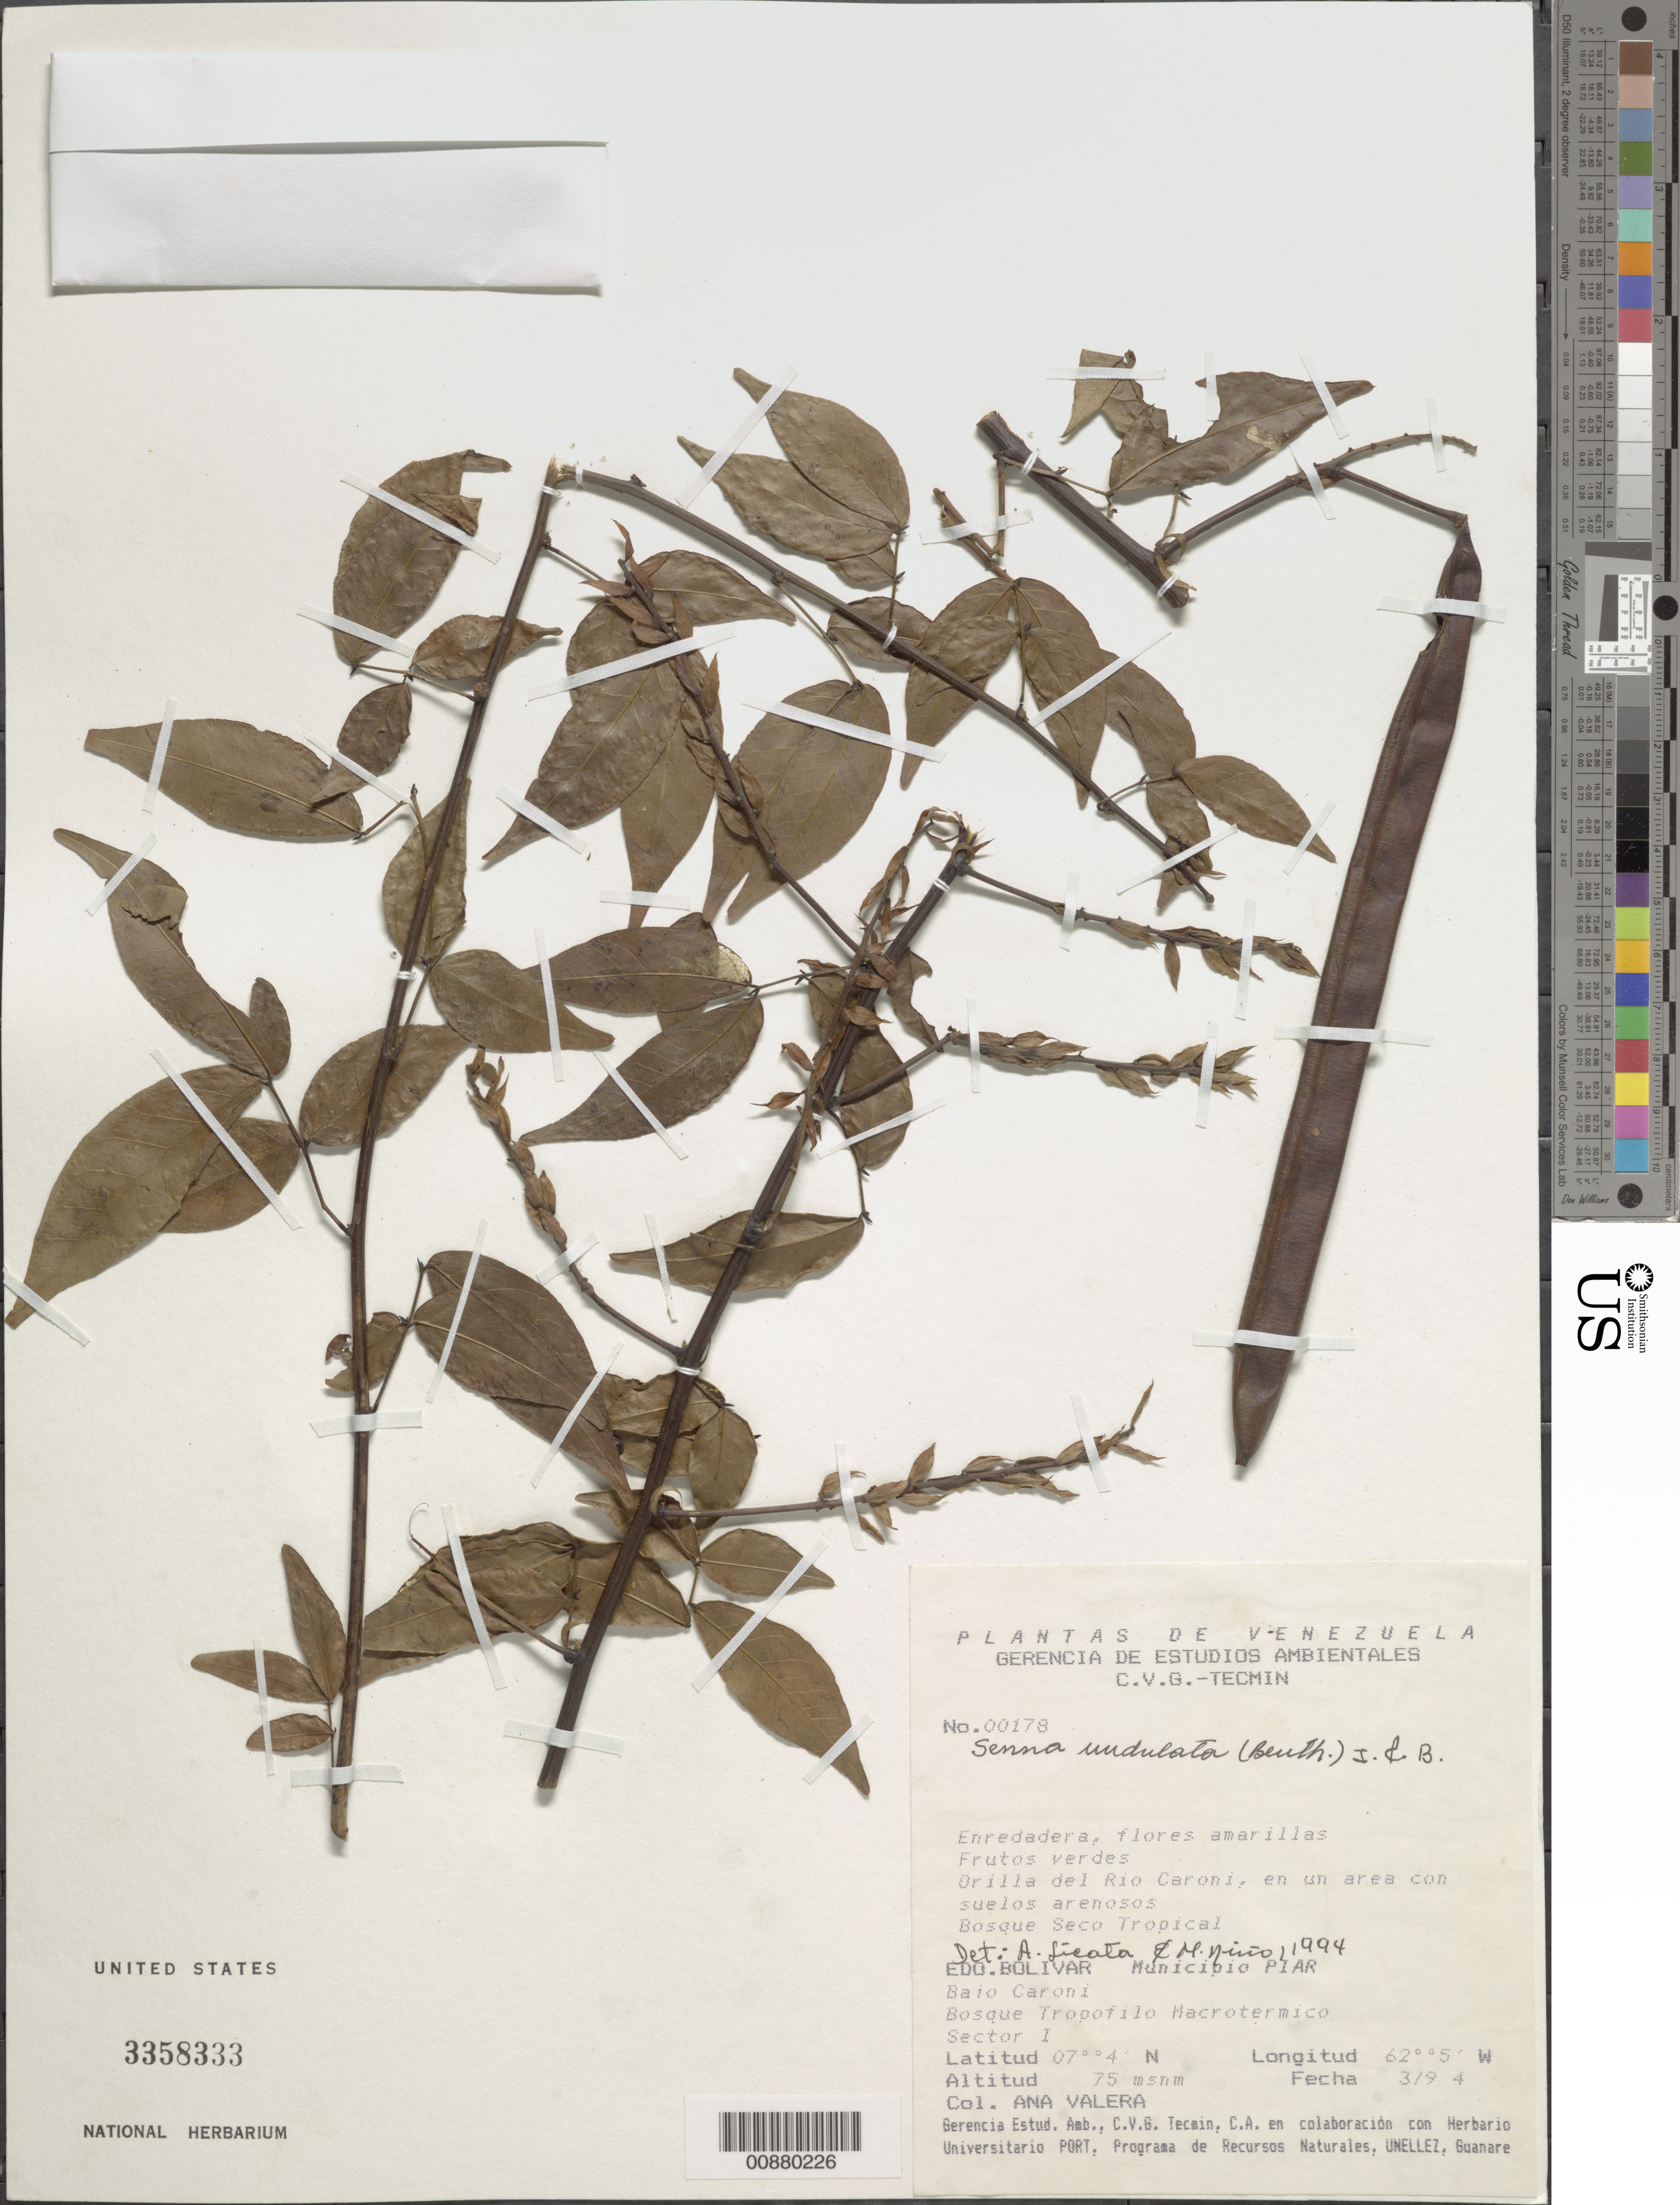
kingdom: Plantae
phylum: Tracheophyta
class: Magnoliopsida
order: Fabales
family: Fabaceae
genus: Senna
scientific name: Senna undulata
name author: (Benth.) H.S. Irwin & Barneby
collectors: A. Valera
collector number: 178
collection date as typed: Mar-94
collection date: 1994-03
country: Venezuela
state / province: Bolívar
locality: Mun. Piar, Bajo Caroní, sector I; Río Caroní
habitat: Orilla del rio con suelos arenosos, bosque seco tropical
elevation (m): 75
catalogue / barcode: US 3358333